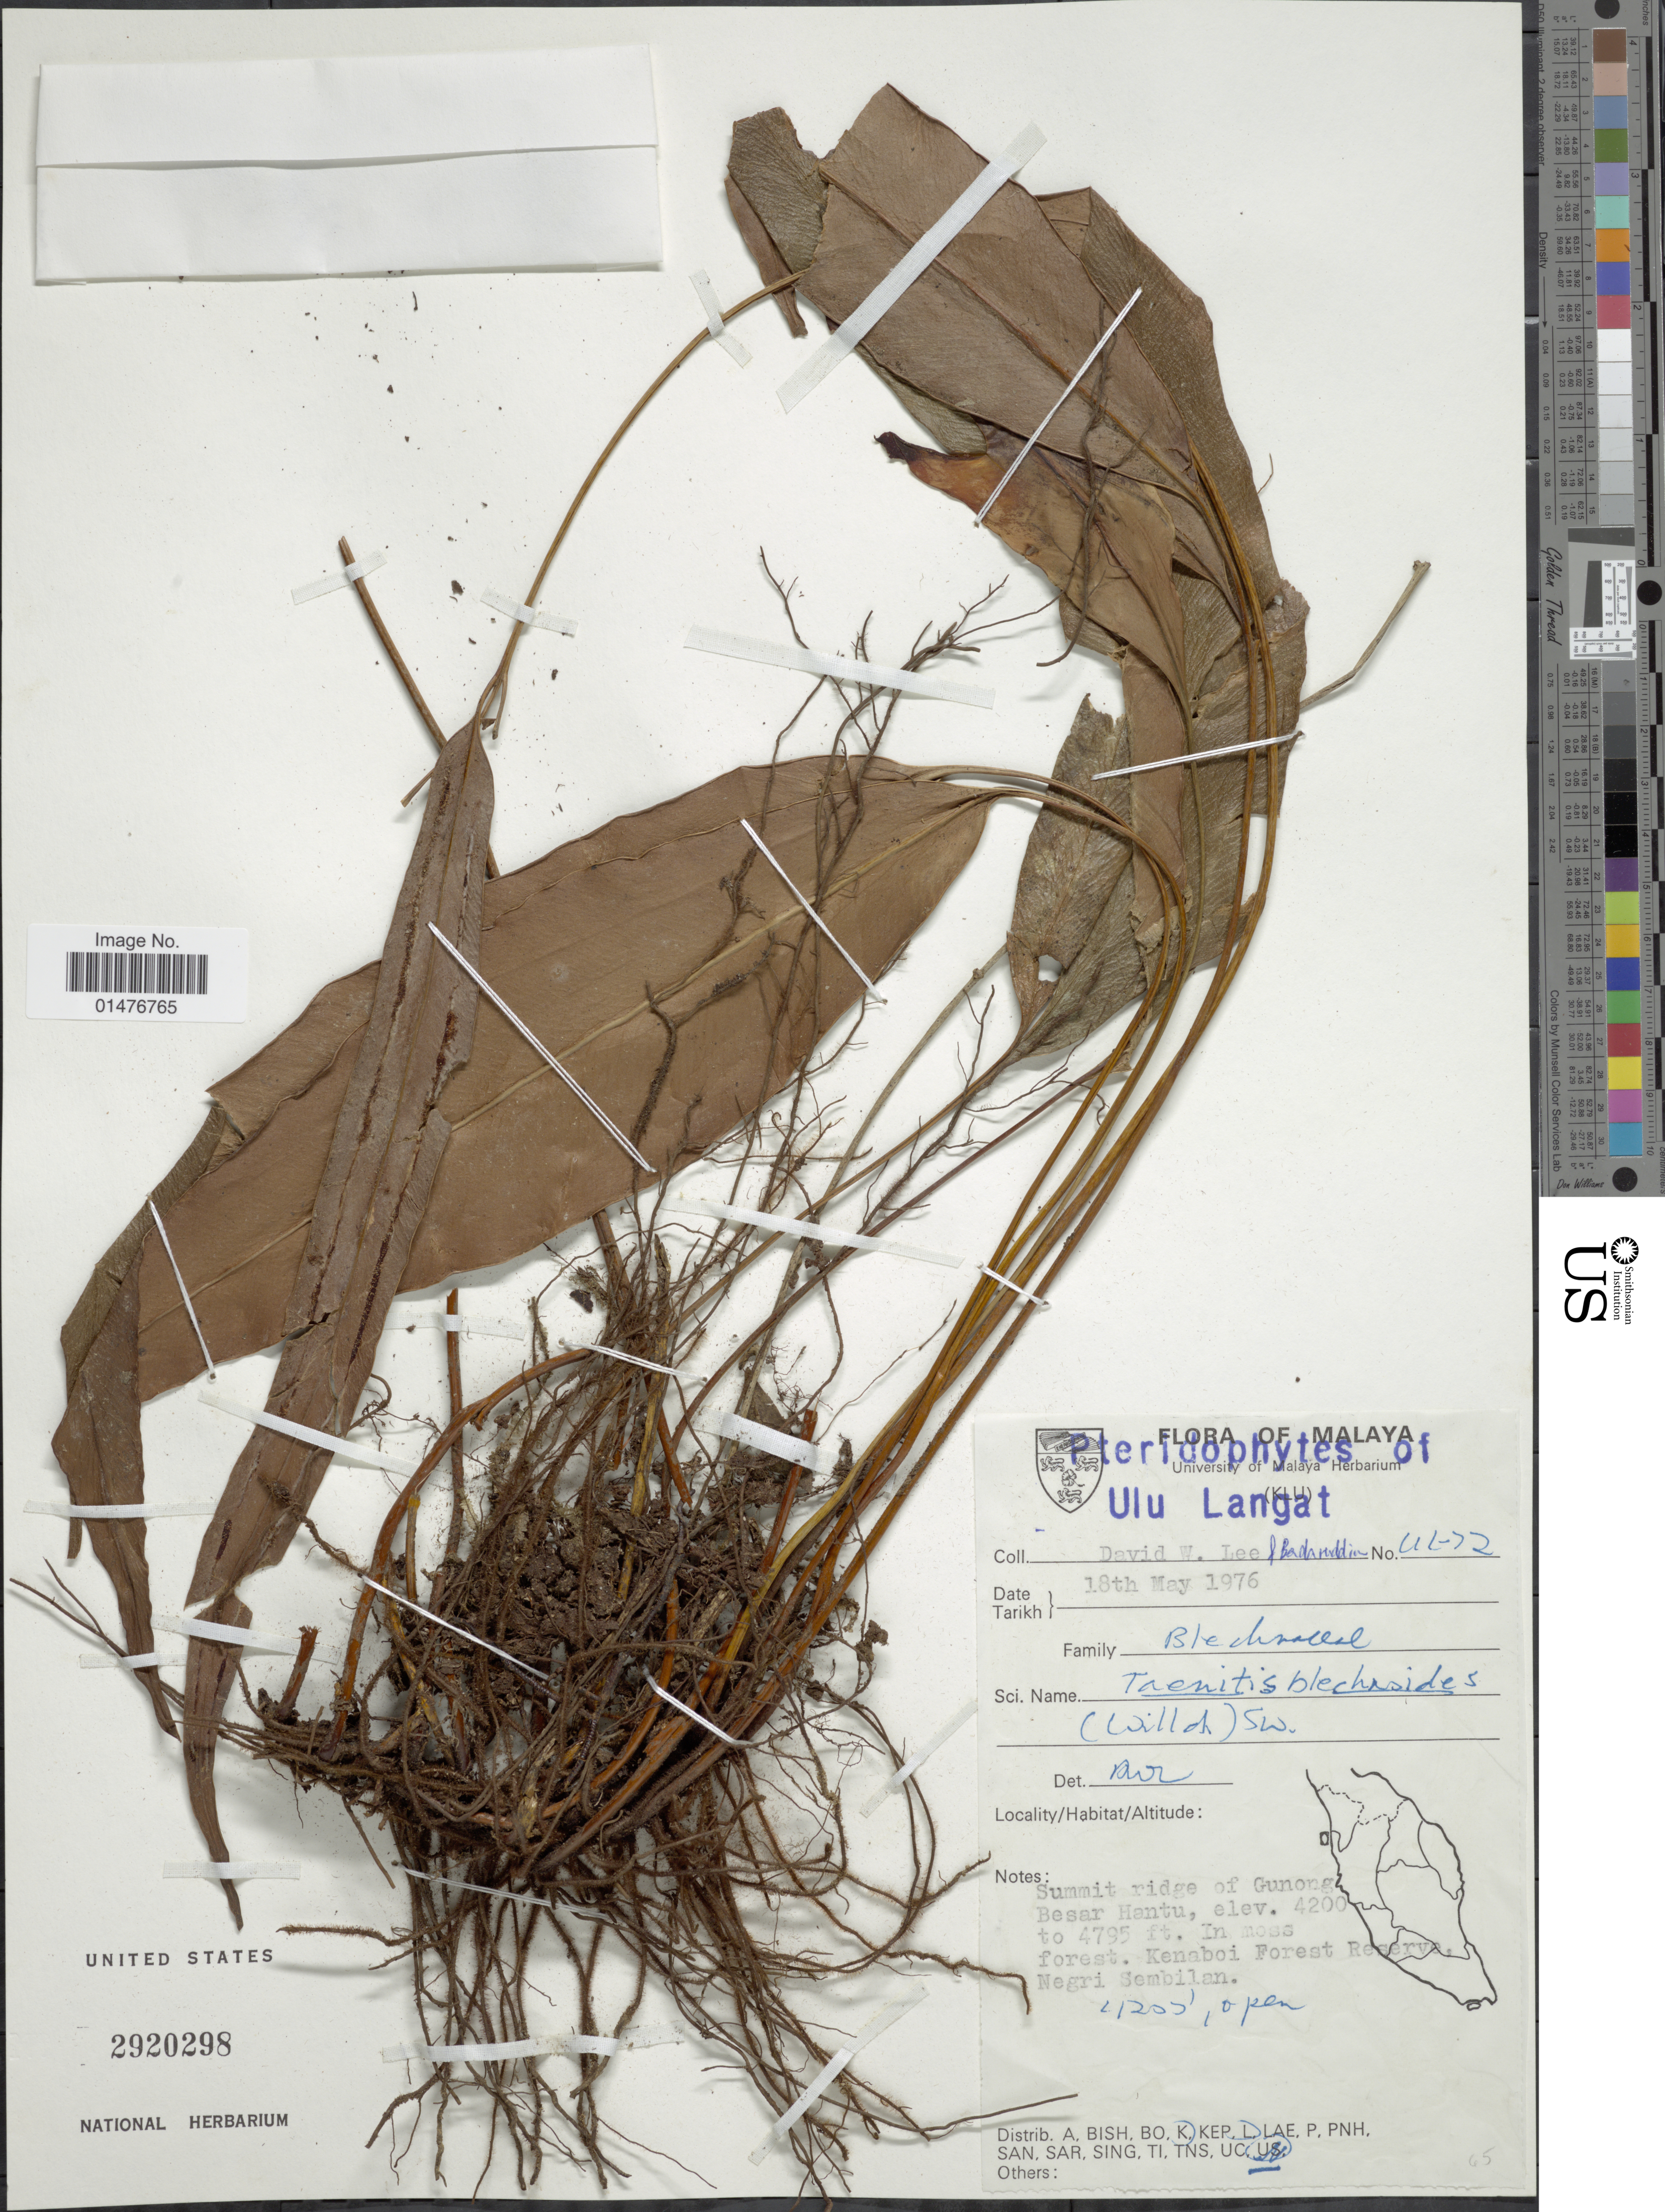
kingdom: Plantae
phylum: Tracheophyta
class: Polypodiopsida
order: Polypodiales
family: Pteridaceae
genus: Taenitis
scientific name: Taenitis blechnoides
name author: (Willd.) Sw.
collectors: D. Lee & -. Badaruddin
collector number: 111-22*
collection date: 1976-05-18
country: Malaysia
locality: Summit ridge of Gunong, Besar Hantu , In Moss forest. Kenaboi forest Reserve, Negri Sembilan, Ulu Langat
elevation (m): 1280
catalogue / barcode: US 2920298